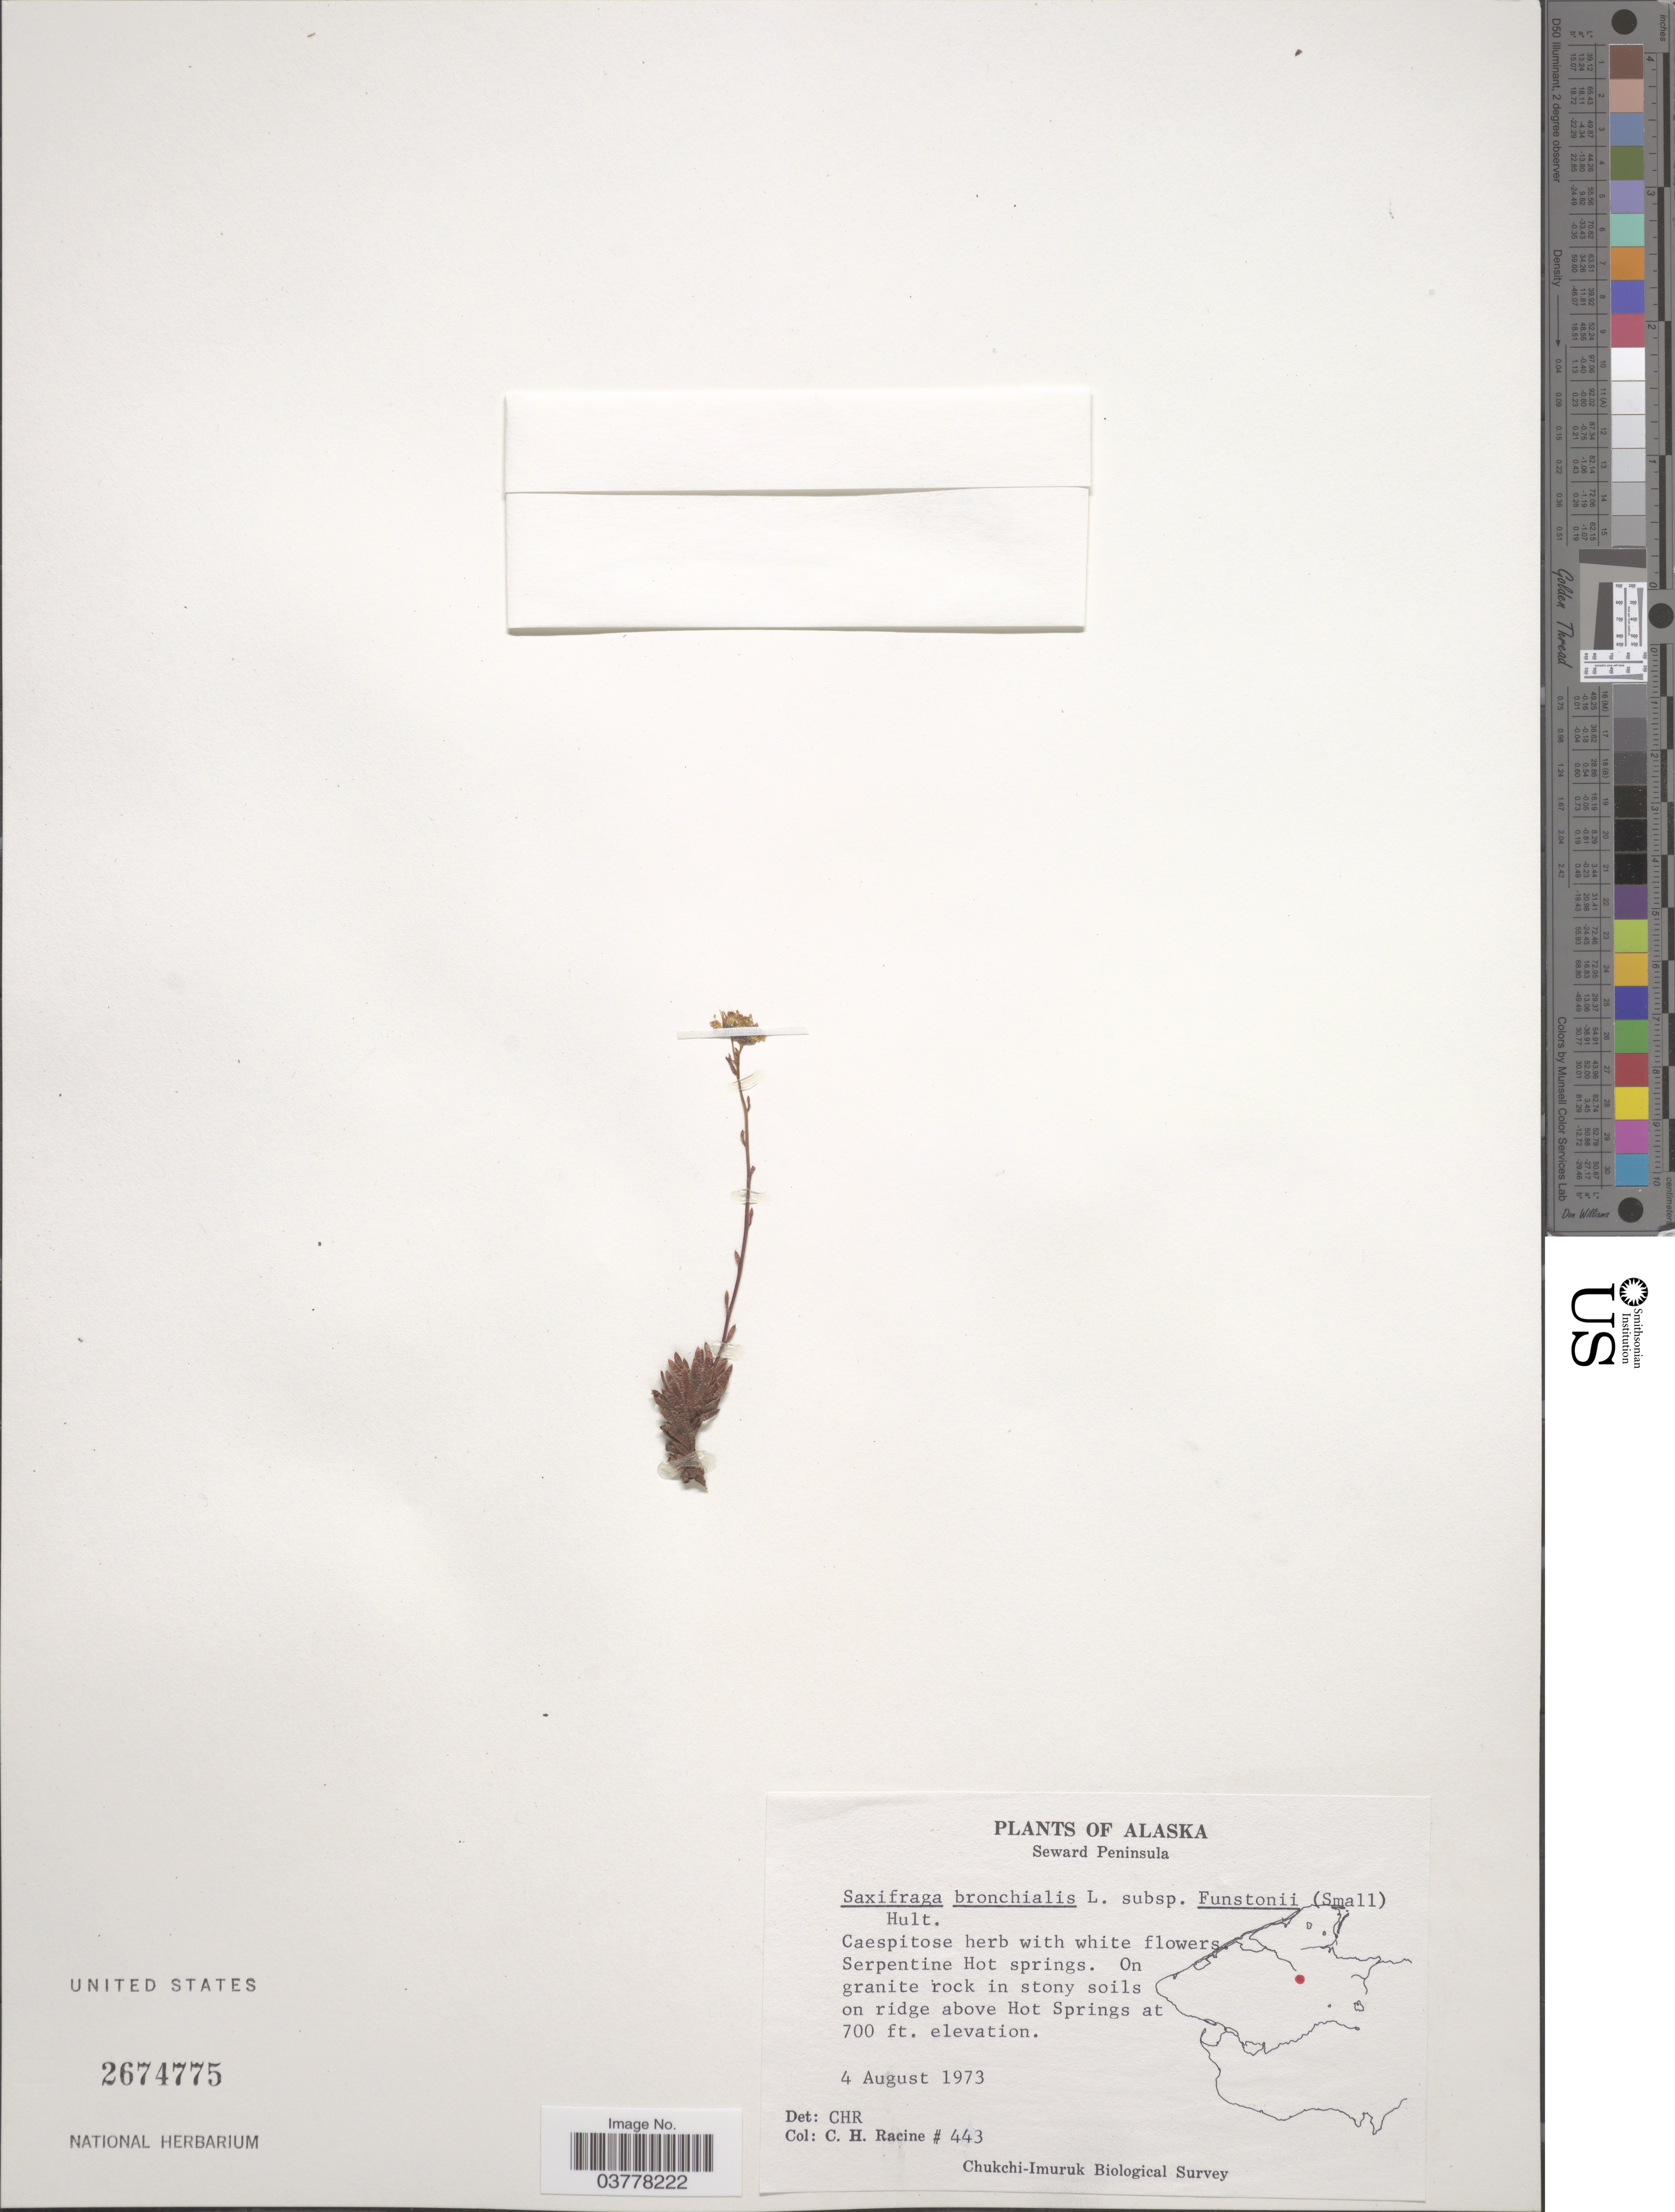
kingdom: Plantae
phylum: Tracheophyta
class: Magnoliopsida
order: Saxifragales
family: Saxifragaceae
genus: Saxifraga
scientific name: Saxifraga bronchialis subsp. funstonii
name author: (Small) Hultén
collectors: C. Racine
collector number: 443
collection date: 1973-08-04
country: United States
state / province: Alaska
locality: Seward Peninsula. Serpentine Hot springs. On granite rock in stony soils on ridge above Hot Springs.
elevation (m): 213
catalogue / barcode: US 2674775